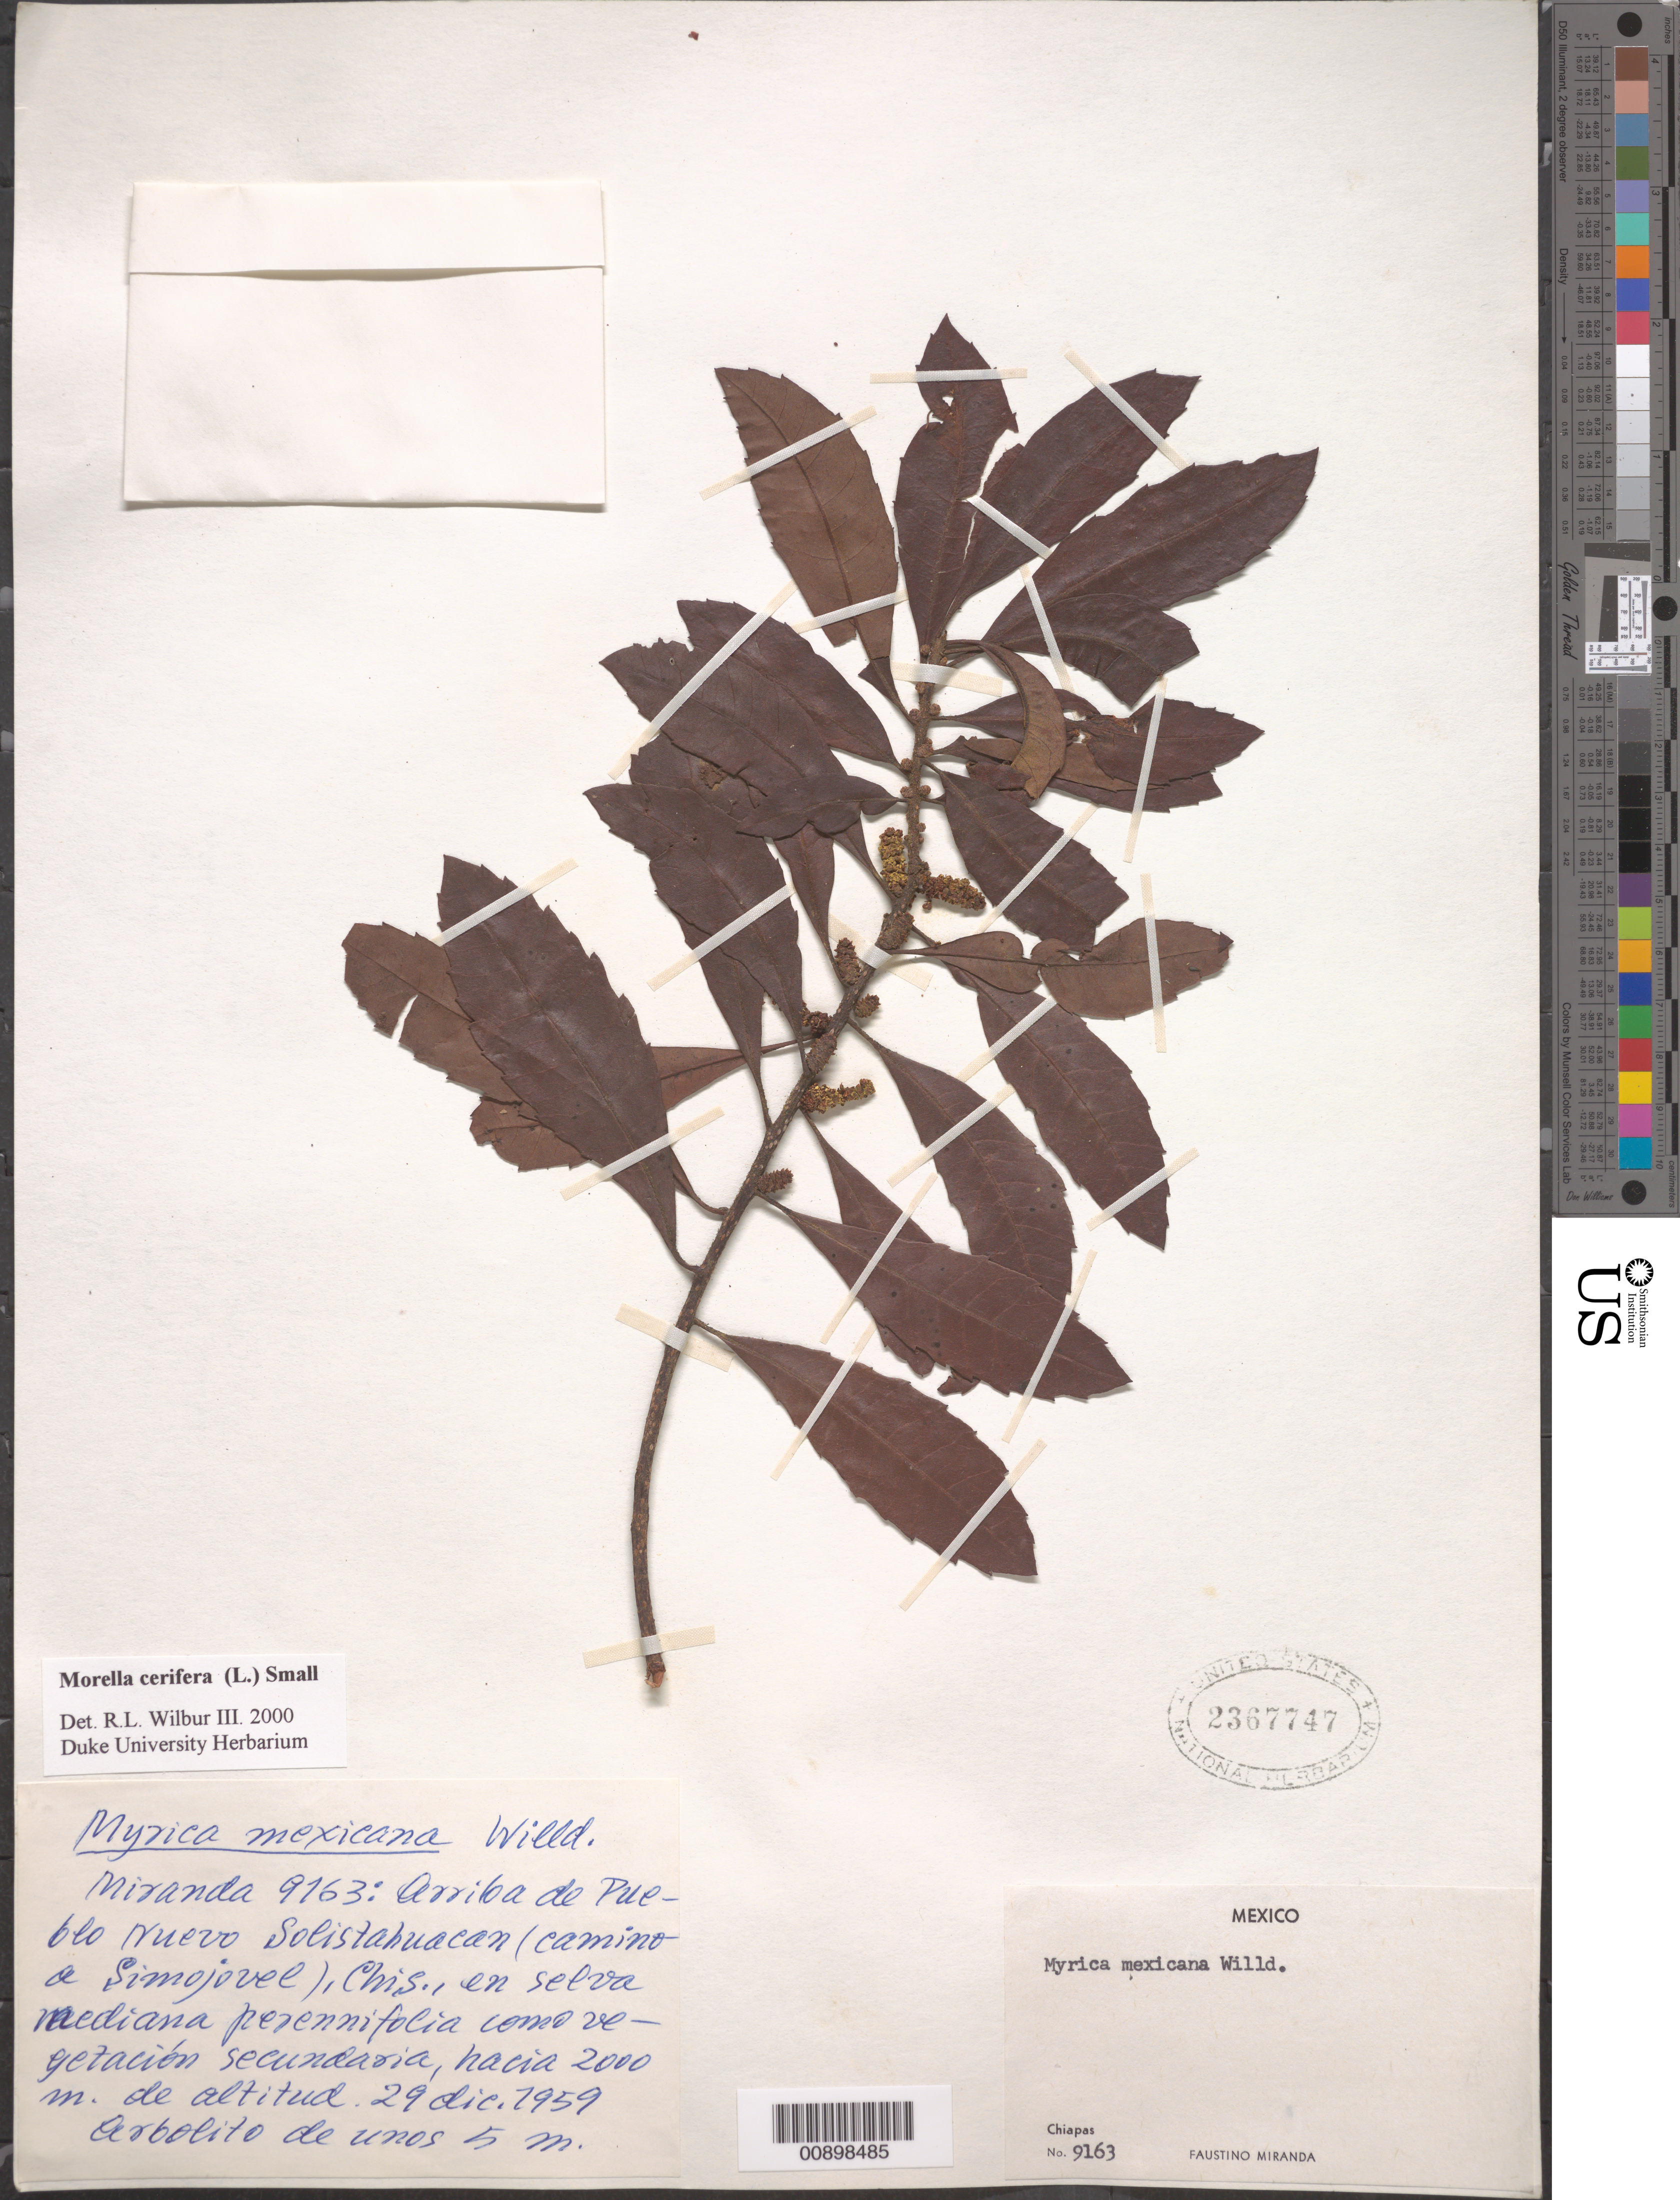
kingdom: Plantae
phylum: Tracheophyta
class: Magnoliopsida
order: Fagales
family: Myricaceae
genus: Morella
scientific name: Morella cerifera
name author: (L.) Small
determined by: Wilbur, R. L.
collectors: Miranda G., F.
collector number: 9163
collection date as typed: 29 Dec 1959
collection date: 1959-12-29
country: Mexico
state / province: Chiapas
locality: Arriba de Pueblo Nuevo Solistahuacan (camino a Simojovel), Chis.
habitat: Selva mediana perennifolia como vegetación secundaria.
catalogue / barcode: US 2367747